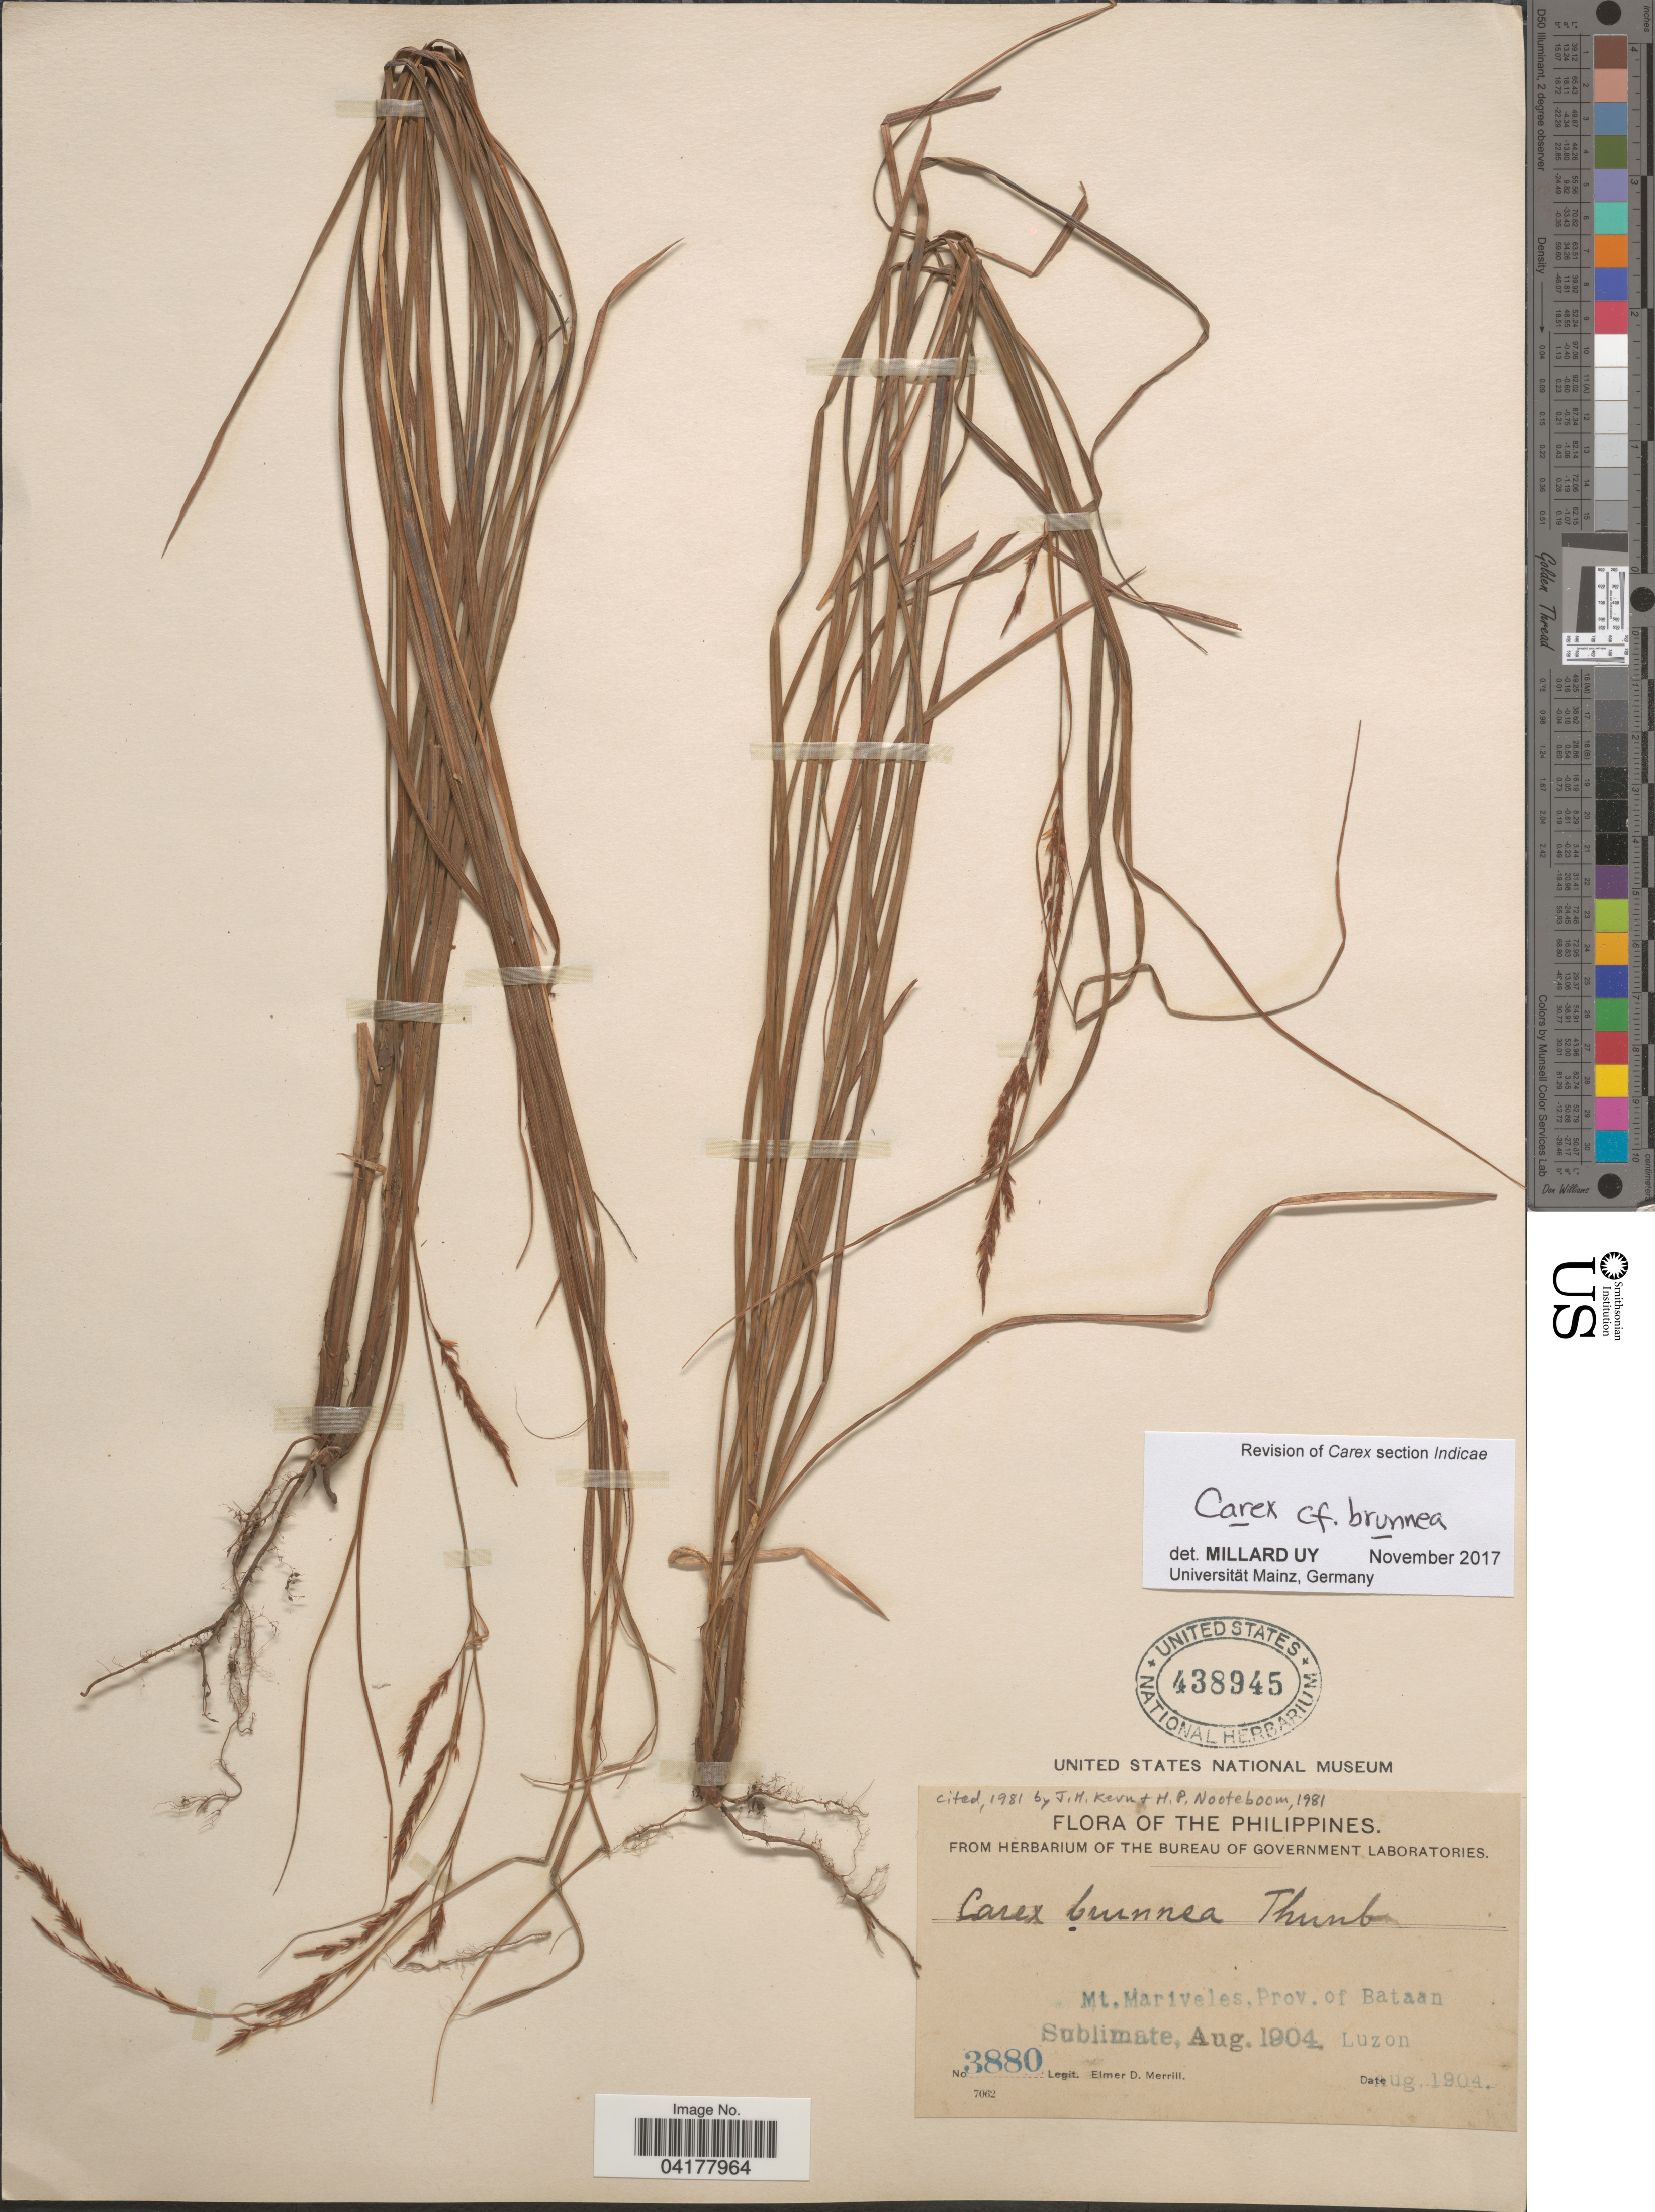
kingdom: Plantae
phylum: Tracheophyta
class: Liliopsida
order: Poales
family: Cyperaceae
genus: Carex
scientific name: Carex brunnea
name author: Thunb.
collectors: E. D. Merrill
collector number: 3880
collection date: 1904-08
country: Philippines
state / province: Central Luzon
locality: Mt. Mariveles, Prov. of Bataan. Luzon.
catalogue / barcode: US 438945